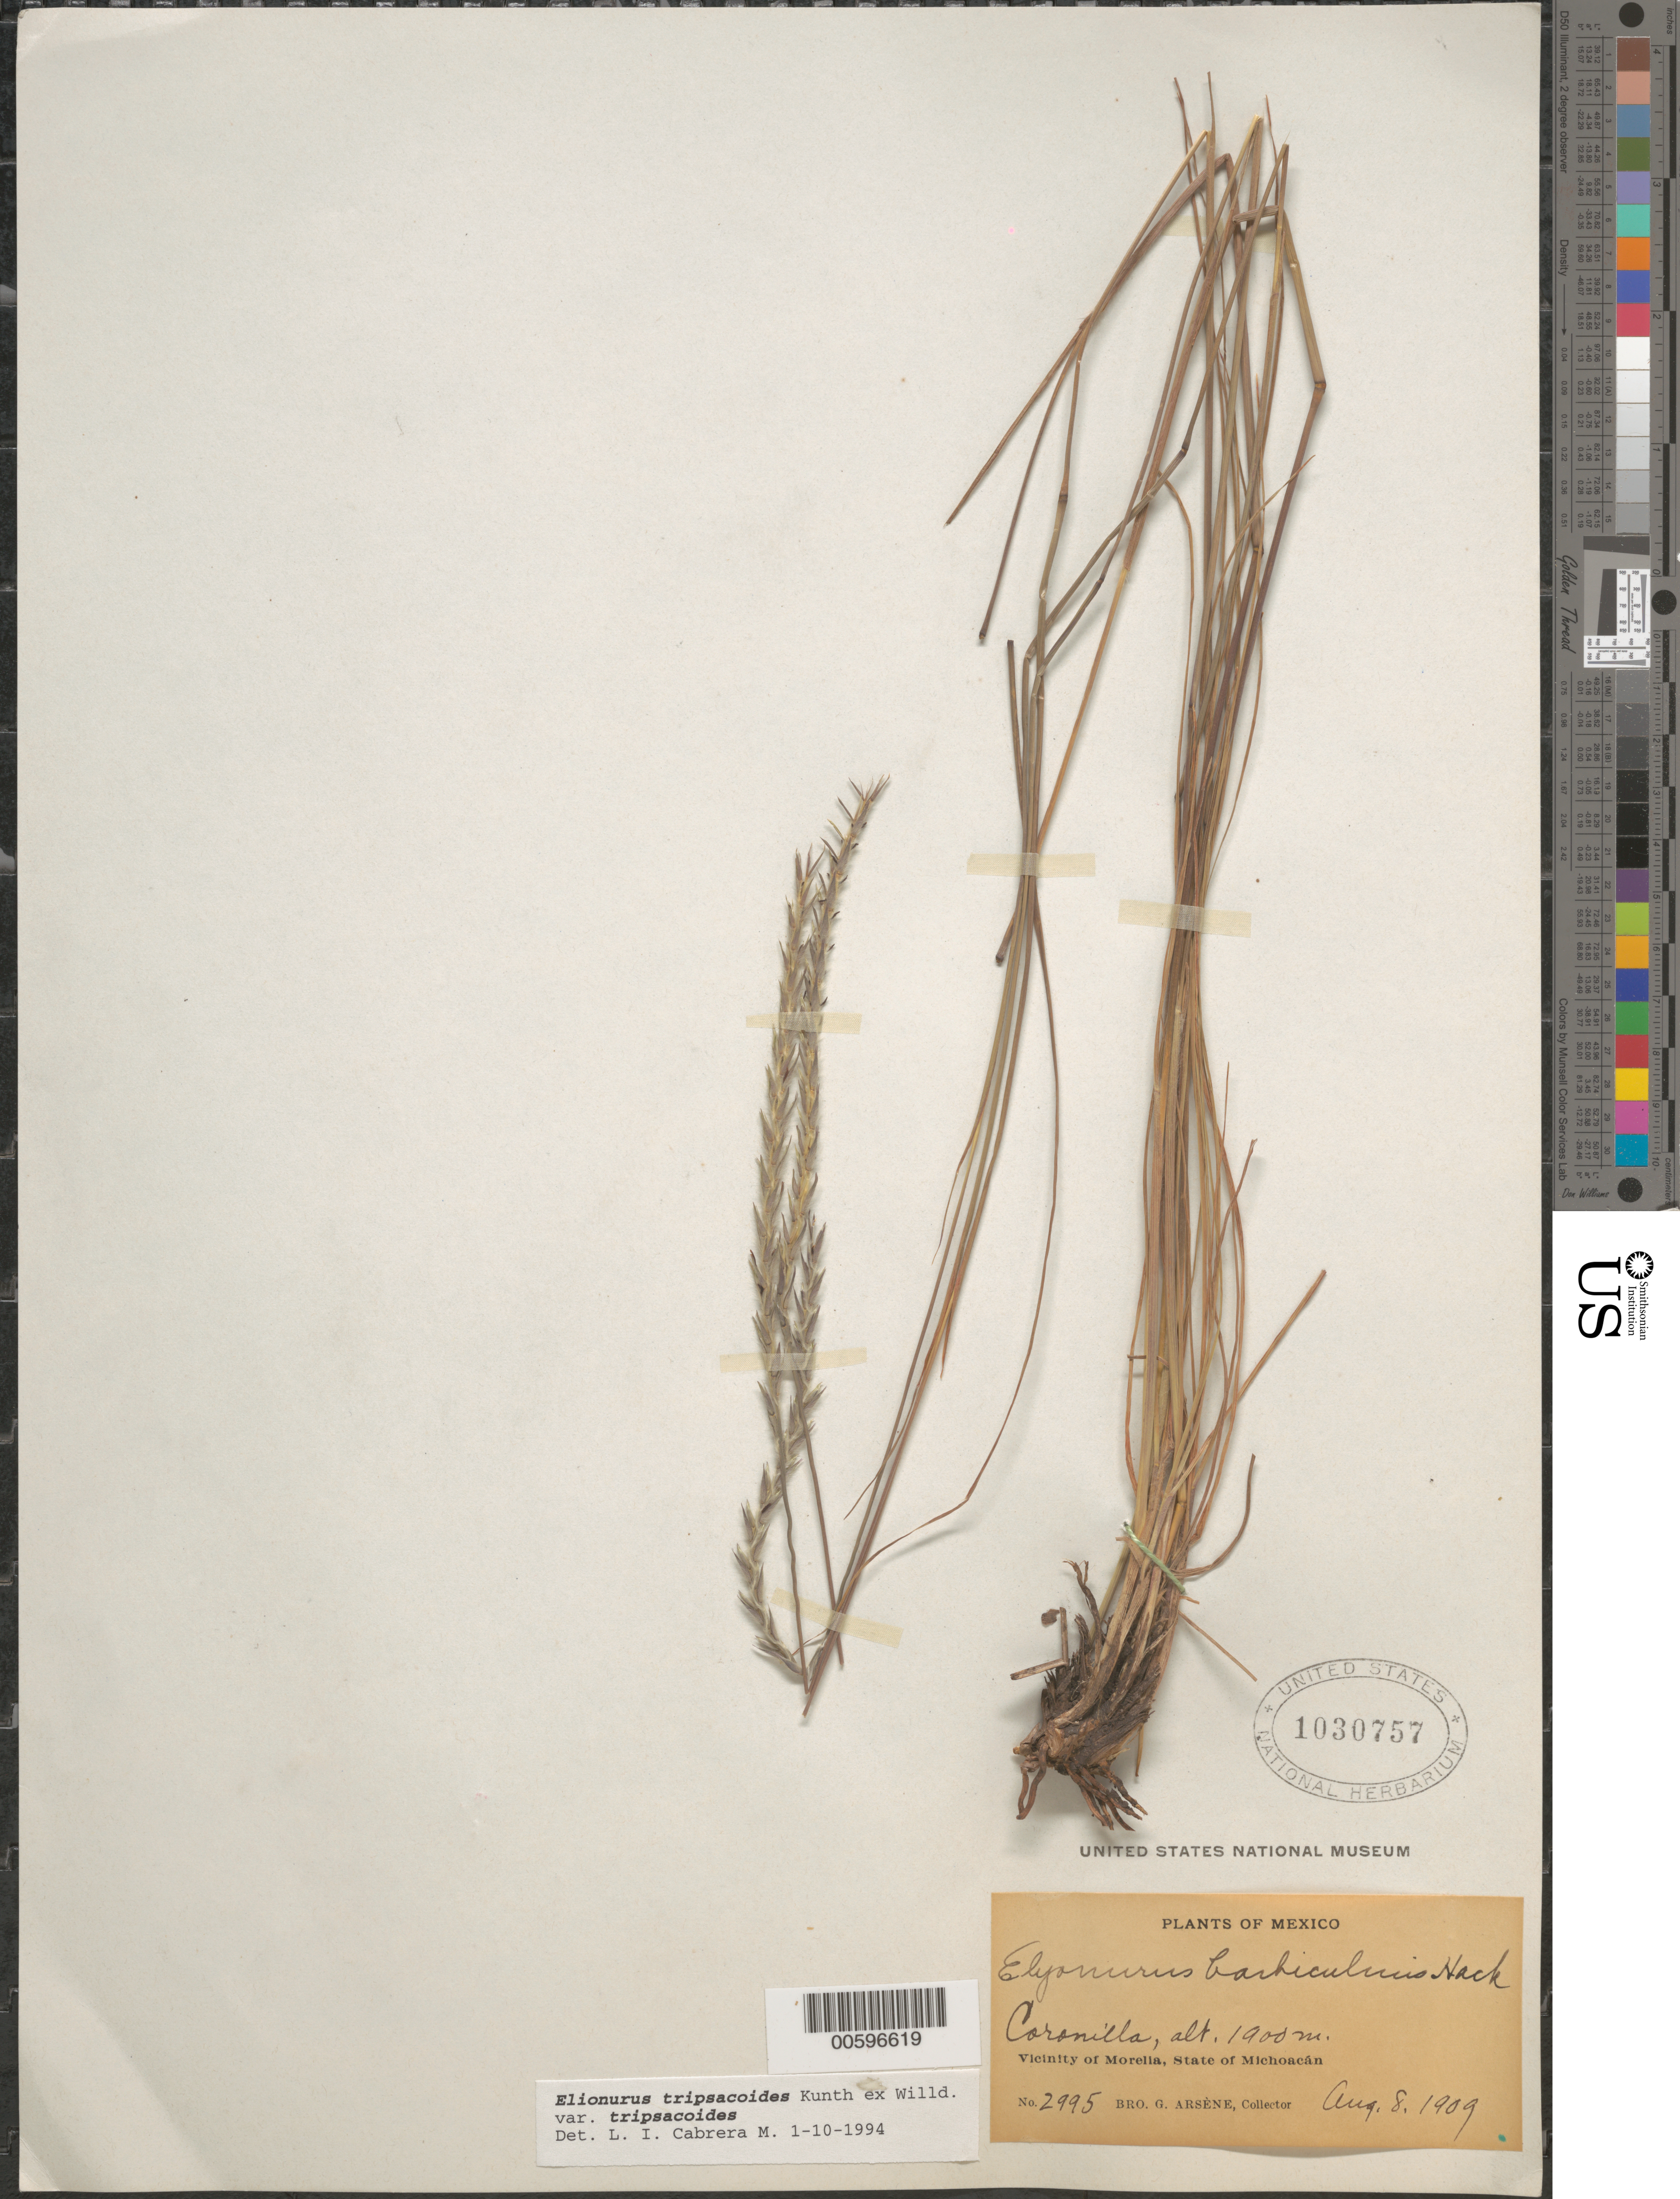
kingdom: Plantae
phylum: Tracheophyta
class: Liliopsida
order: Poales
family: Poaceae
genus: Elionurus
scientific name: Elionurus tripsacoides var. tripsacoides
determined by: Cabrera M., L. I.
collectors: Bro. G. Arsène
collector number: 2995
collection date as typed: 8 Aug 1909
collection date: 1909-08-08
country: Mexico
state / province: Michoacán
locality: Coronilla, Vicinity of Morelia.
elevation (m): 1900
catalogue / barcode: US 1030757